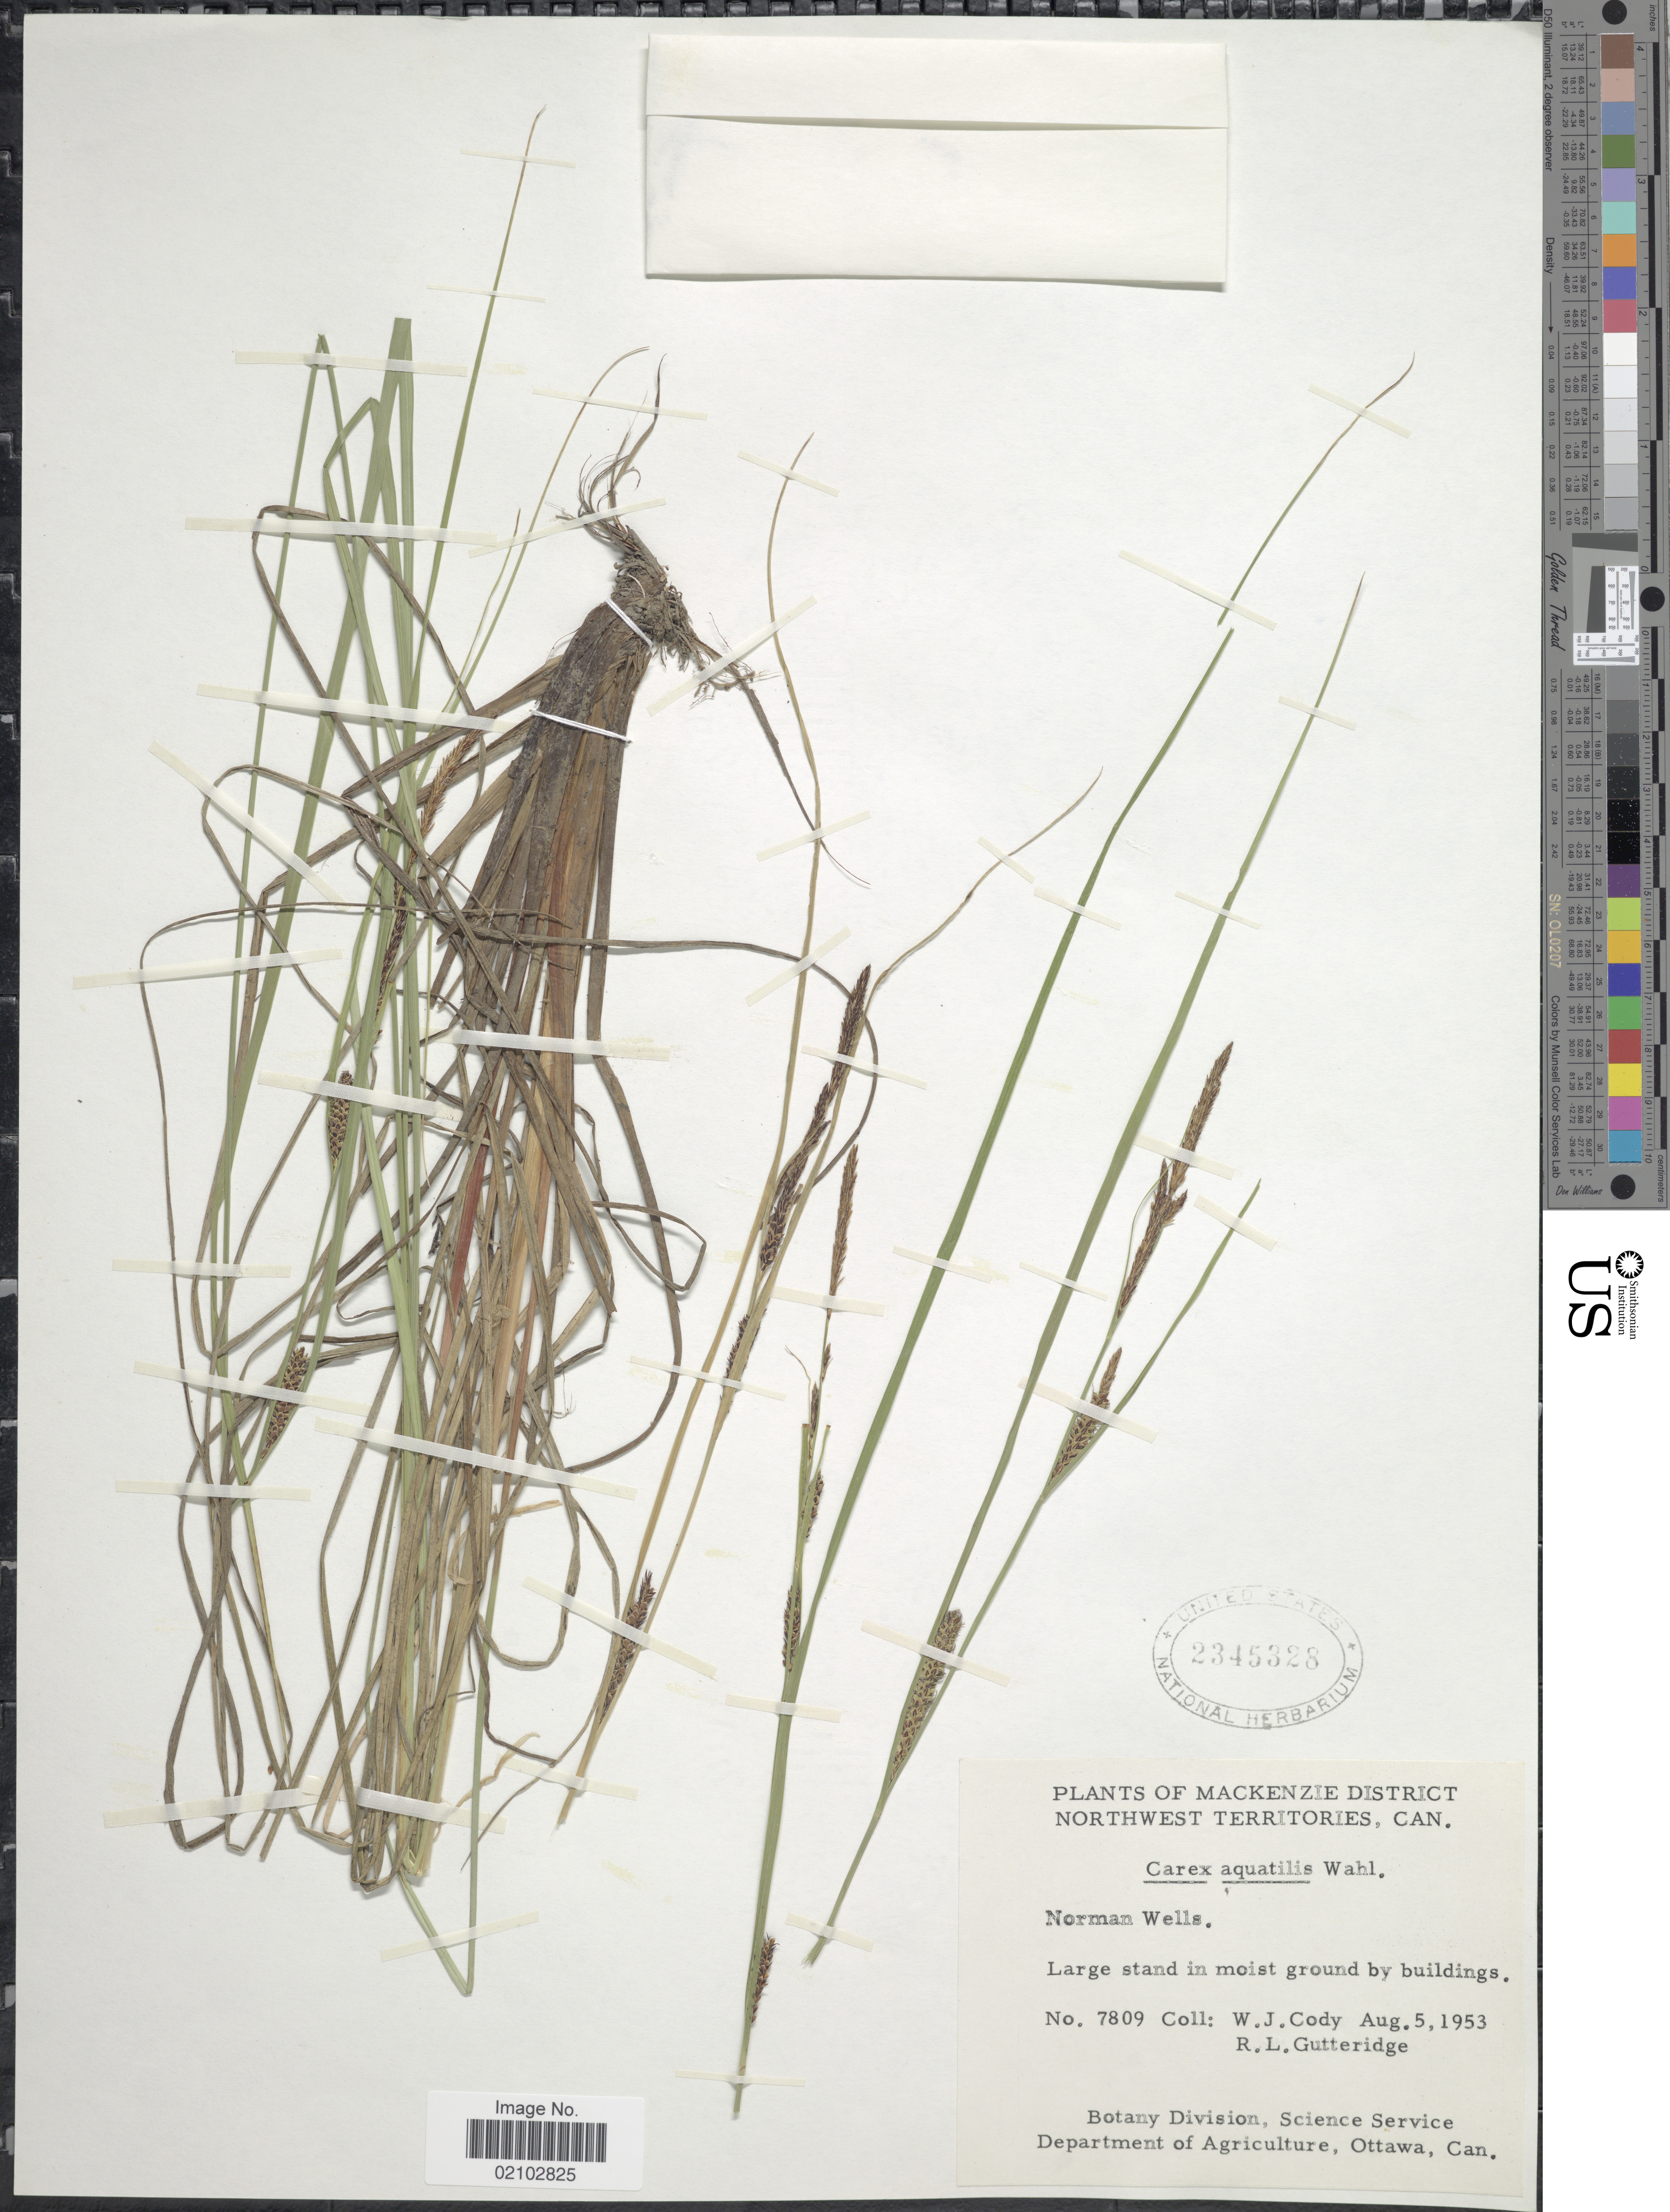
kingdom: Plantae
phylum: Tracheophyta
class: Liliopsida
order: Poales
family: Cyperaceae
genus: Carex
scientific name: Carex aquatilis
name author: Wahlenb.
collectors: W. Cody & R. Gutteridge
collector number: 7809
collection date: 1953-08-05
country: Canada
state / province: Northwest Territories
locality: Mackenzie District, Norman Wells, large stand in moist ground by buildings.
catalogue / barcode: US 2345328